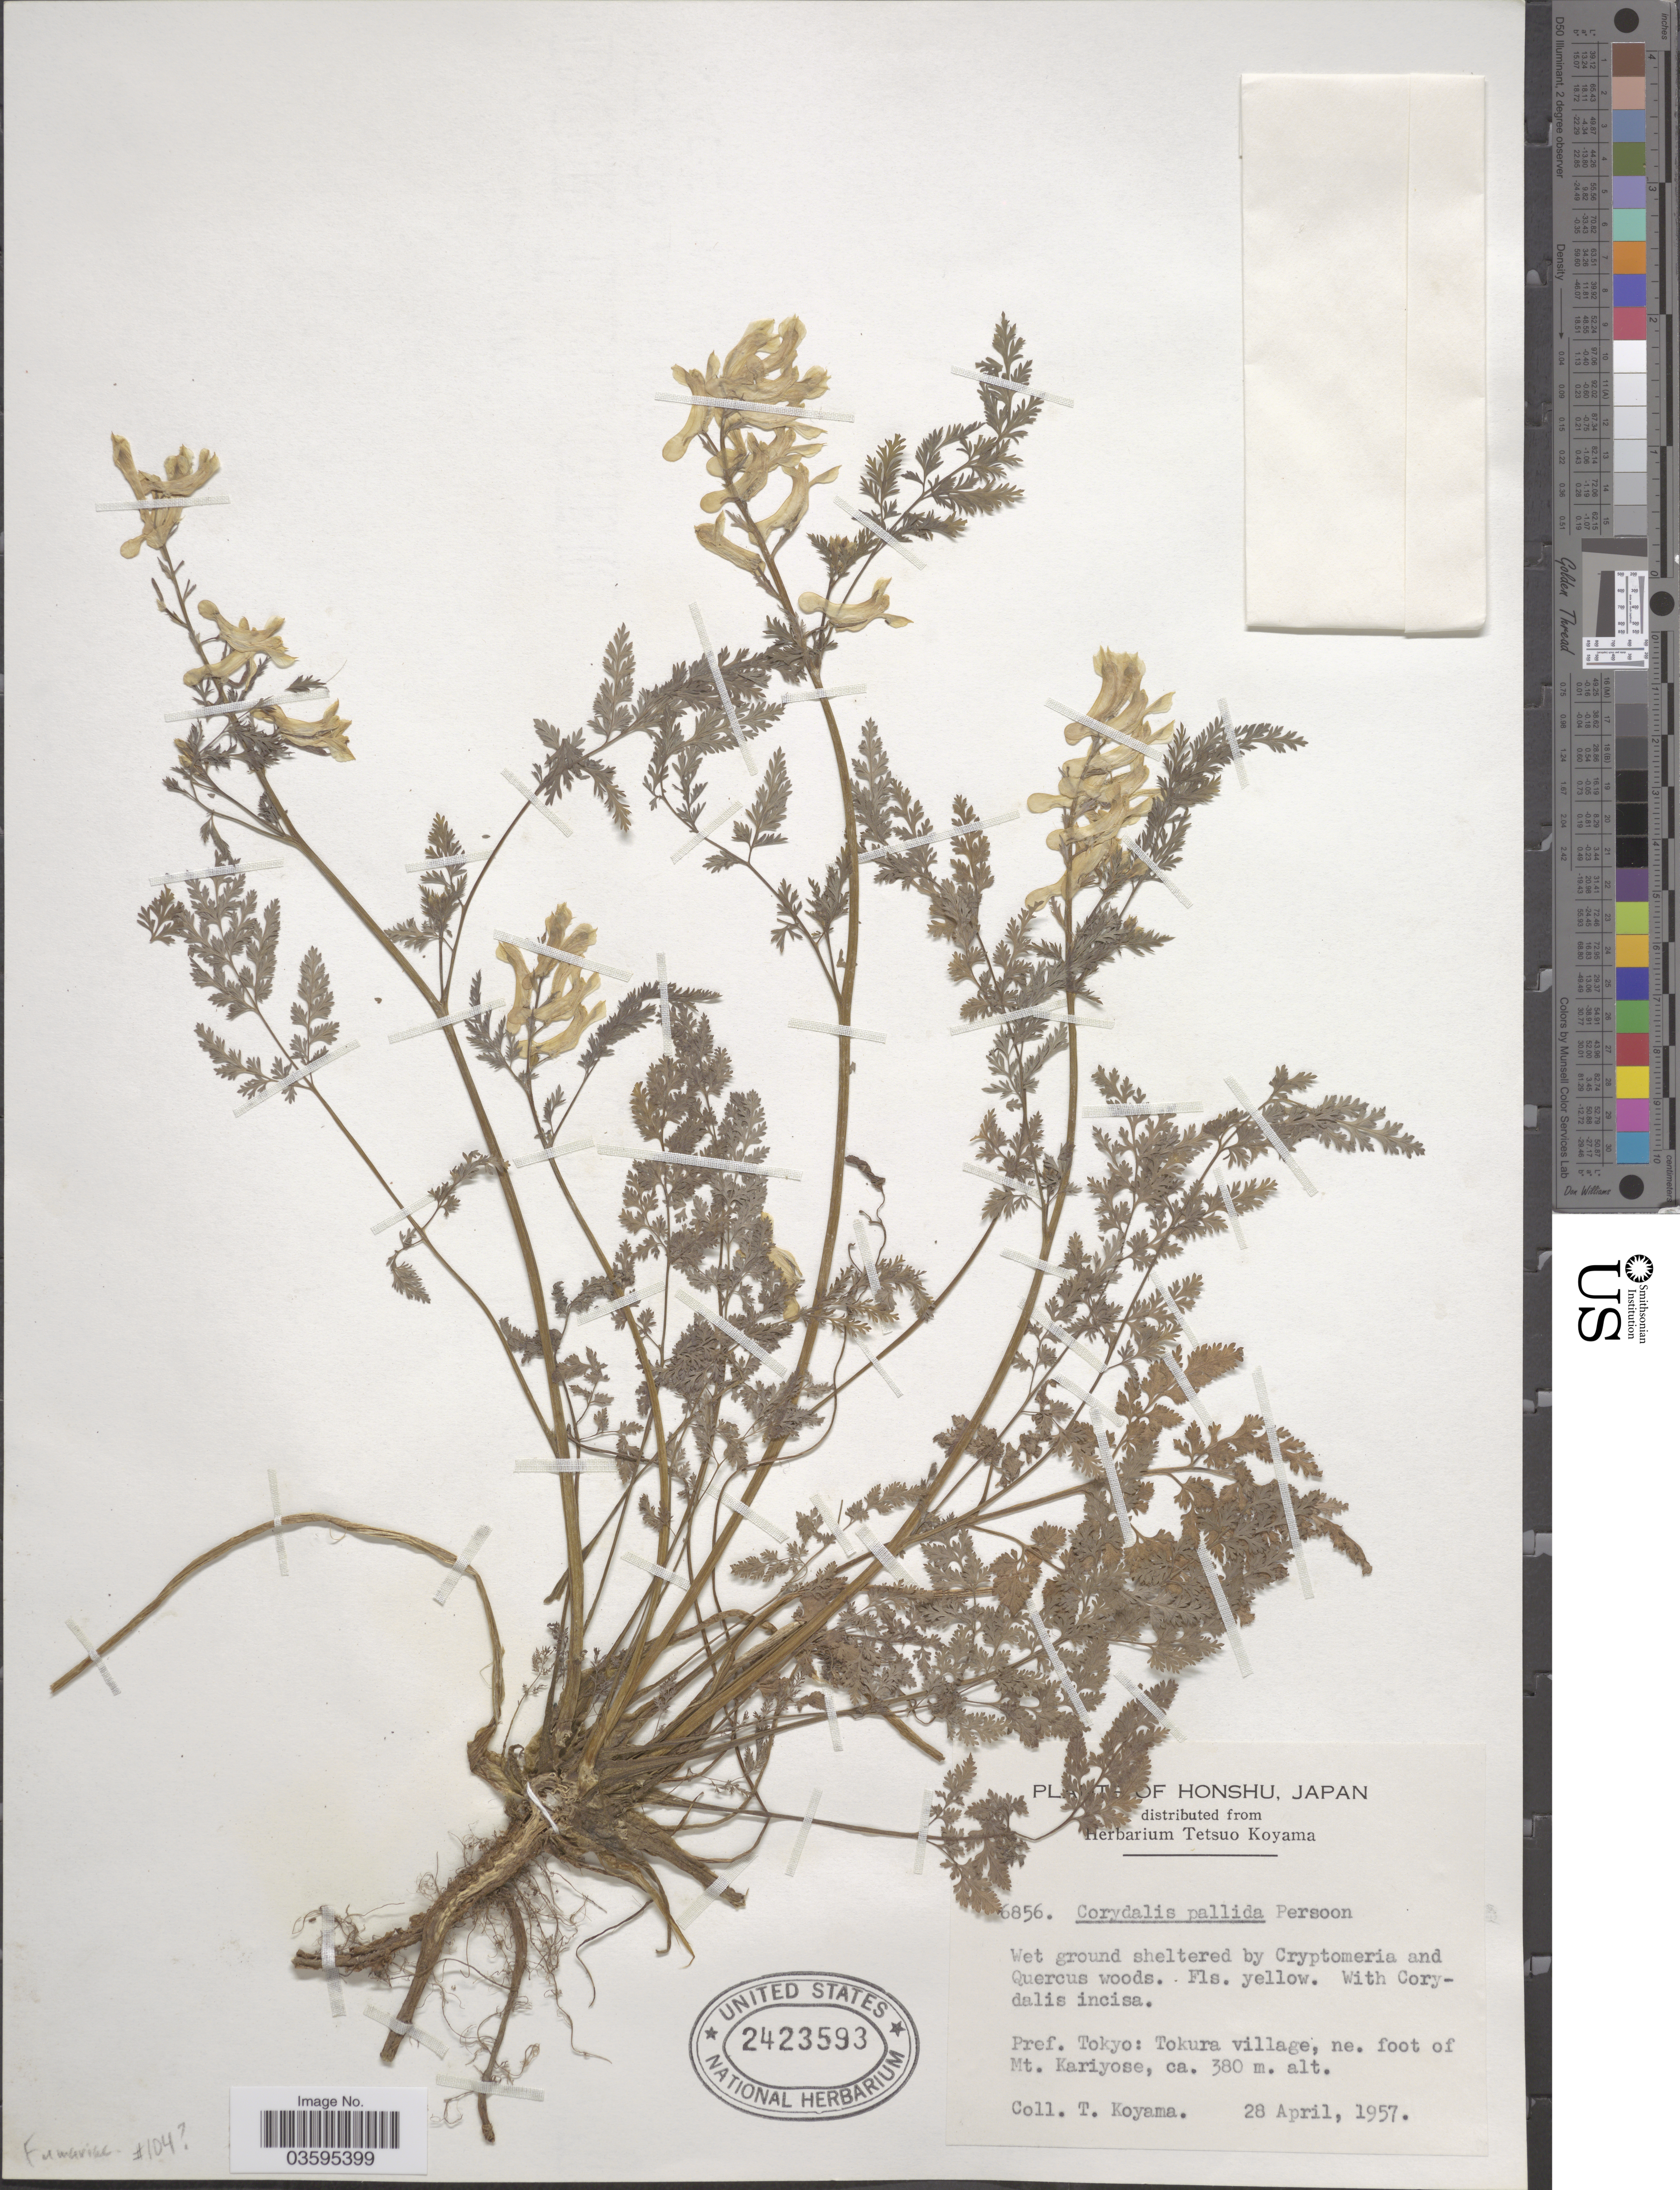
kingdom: Plantae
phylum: Tracheophyta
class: Magnoliopsida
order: Ranunculales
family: Papaveraceae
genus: Corydalis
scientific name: Corydalis pallida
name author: (Thunb.) Pers.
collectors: T. Koyama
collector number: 6856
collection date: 1957-04-28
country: Japan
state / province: Tokyo, Federal City of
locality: Honshu. Pref. Tokyo: Tokura village, ne. foot of Mt. Kariyose.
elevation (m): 380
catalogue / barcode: US 2423593